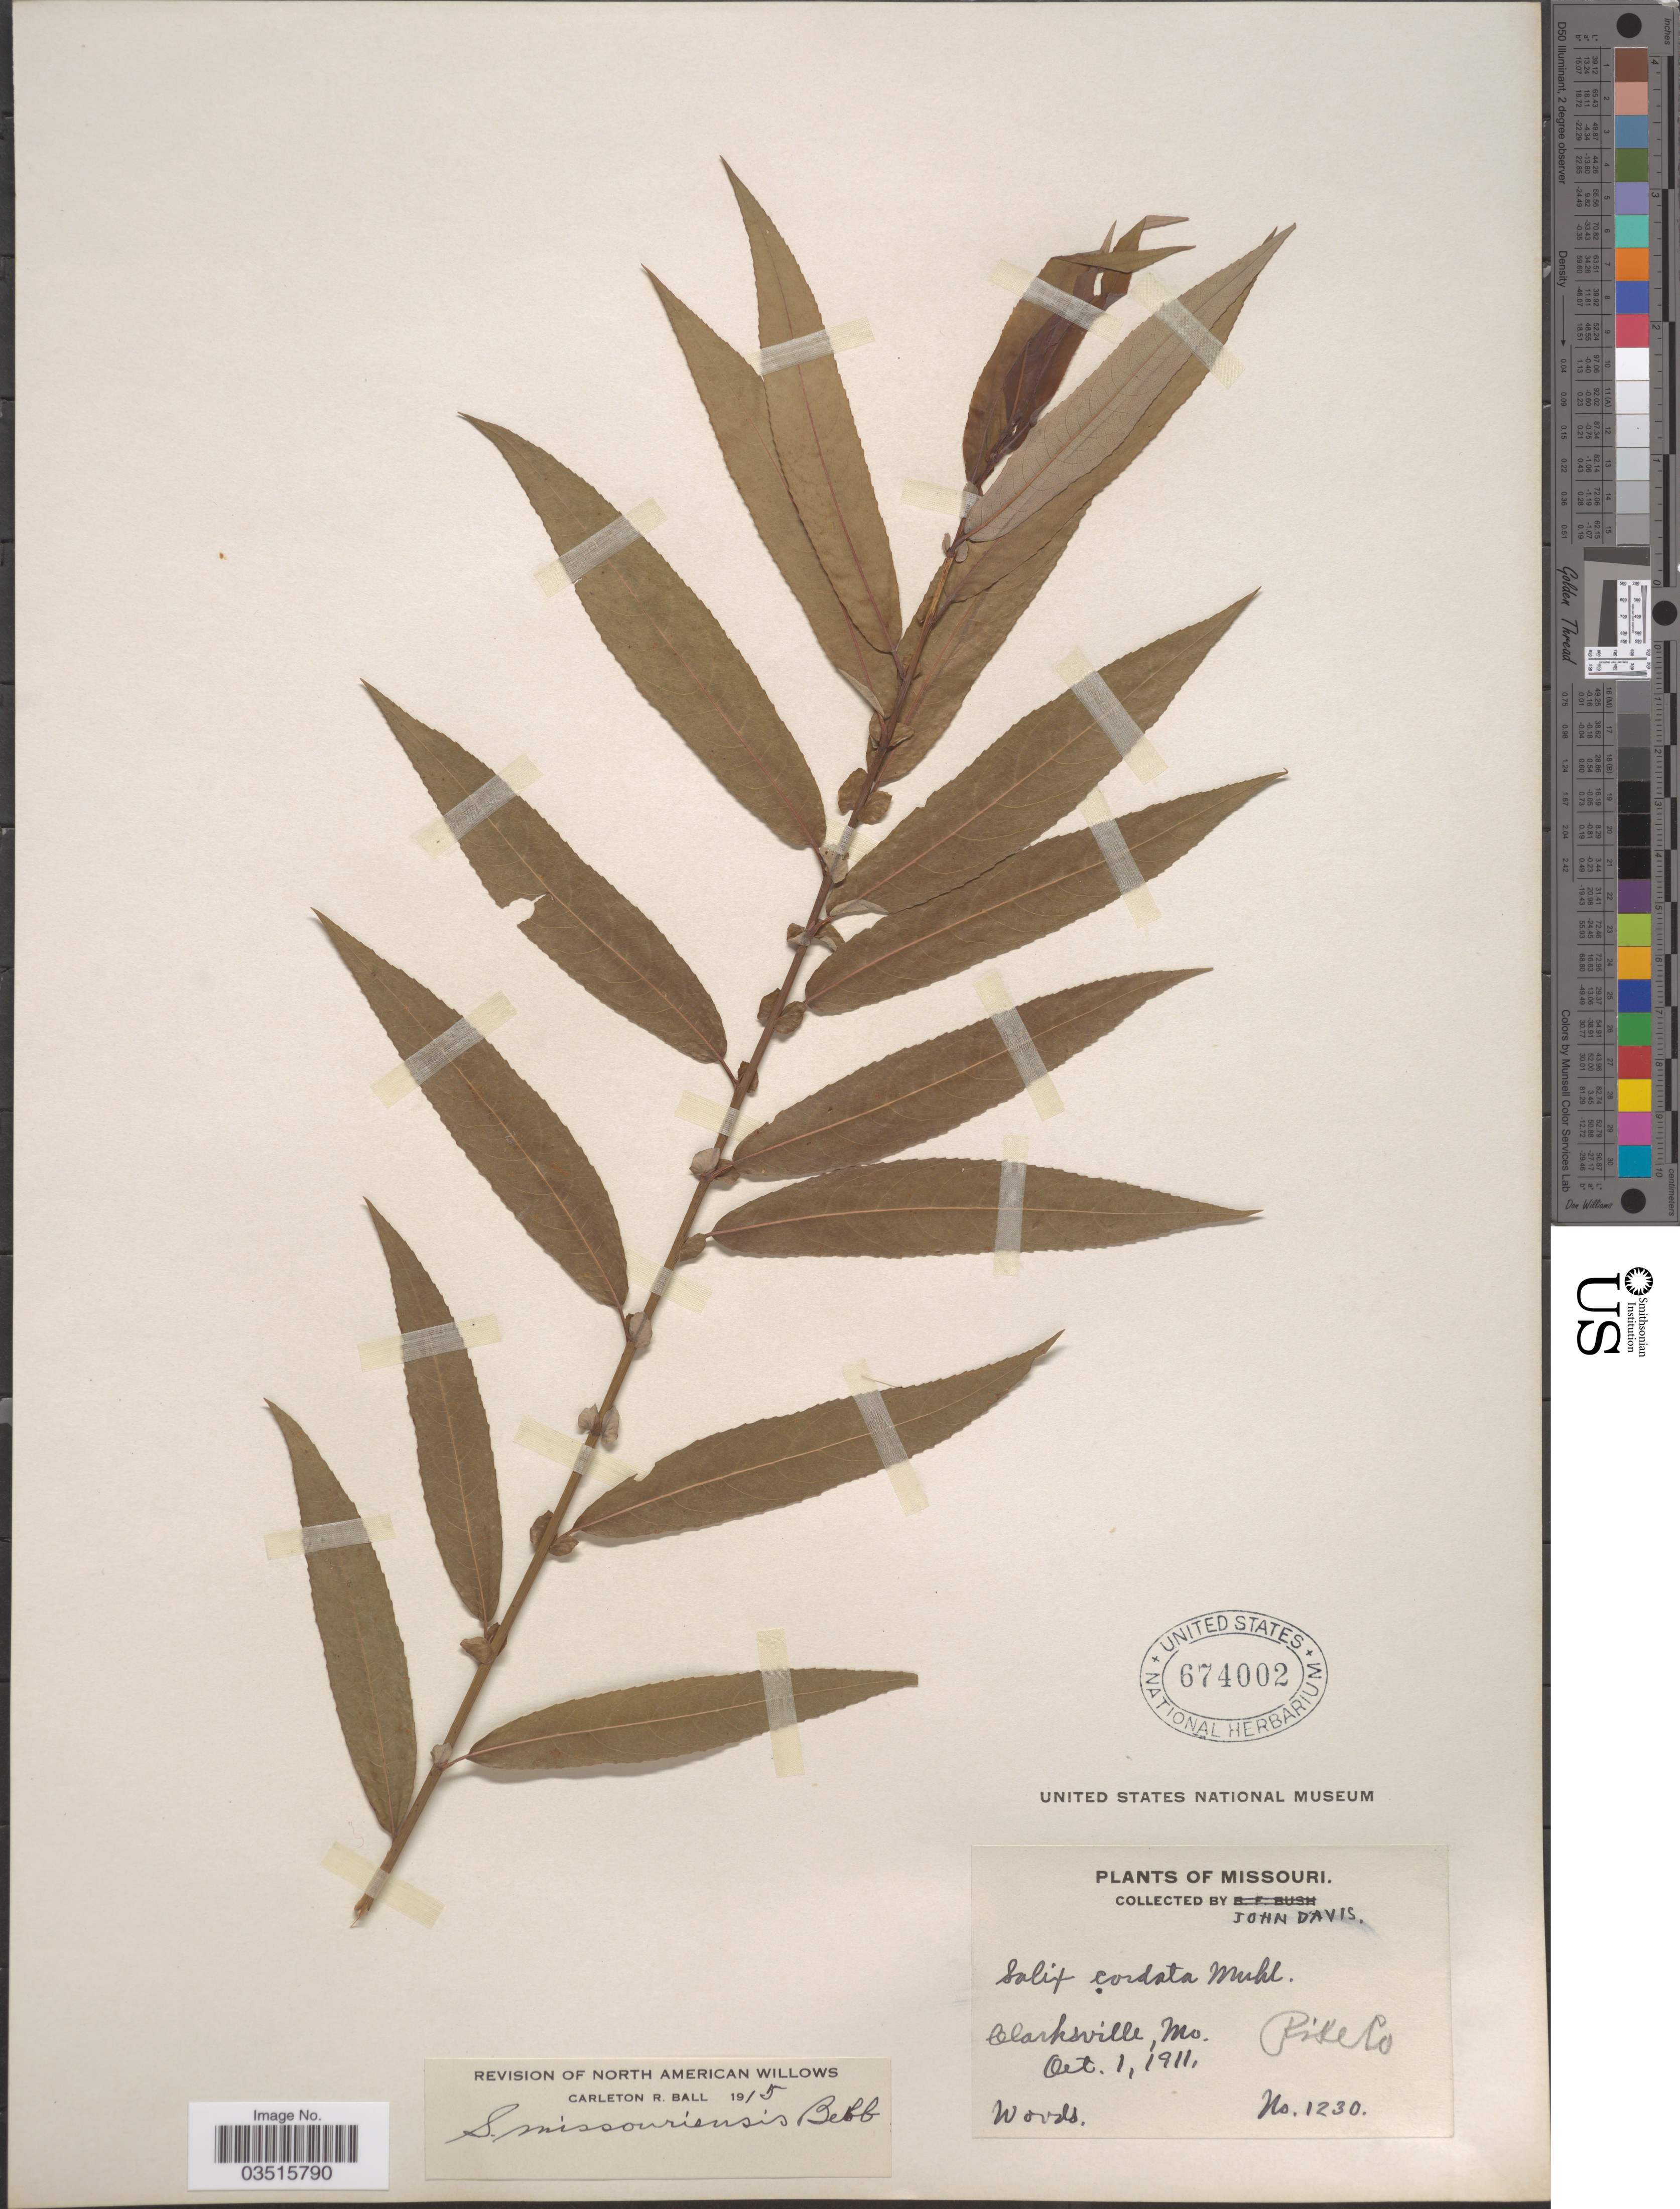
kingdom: Plantae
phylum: Tracheophyta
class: Magnoliopsida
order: Malpighiales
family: Salicaceae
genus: Salix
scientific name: Salix missouriensis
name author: Bebb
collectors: J. Davis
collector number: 1230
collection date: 1911-10-01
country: United States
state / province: Missouri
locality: Clarksville. Pike Co.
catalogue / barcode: US 674002